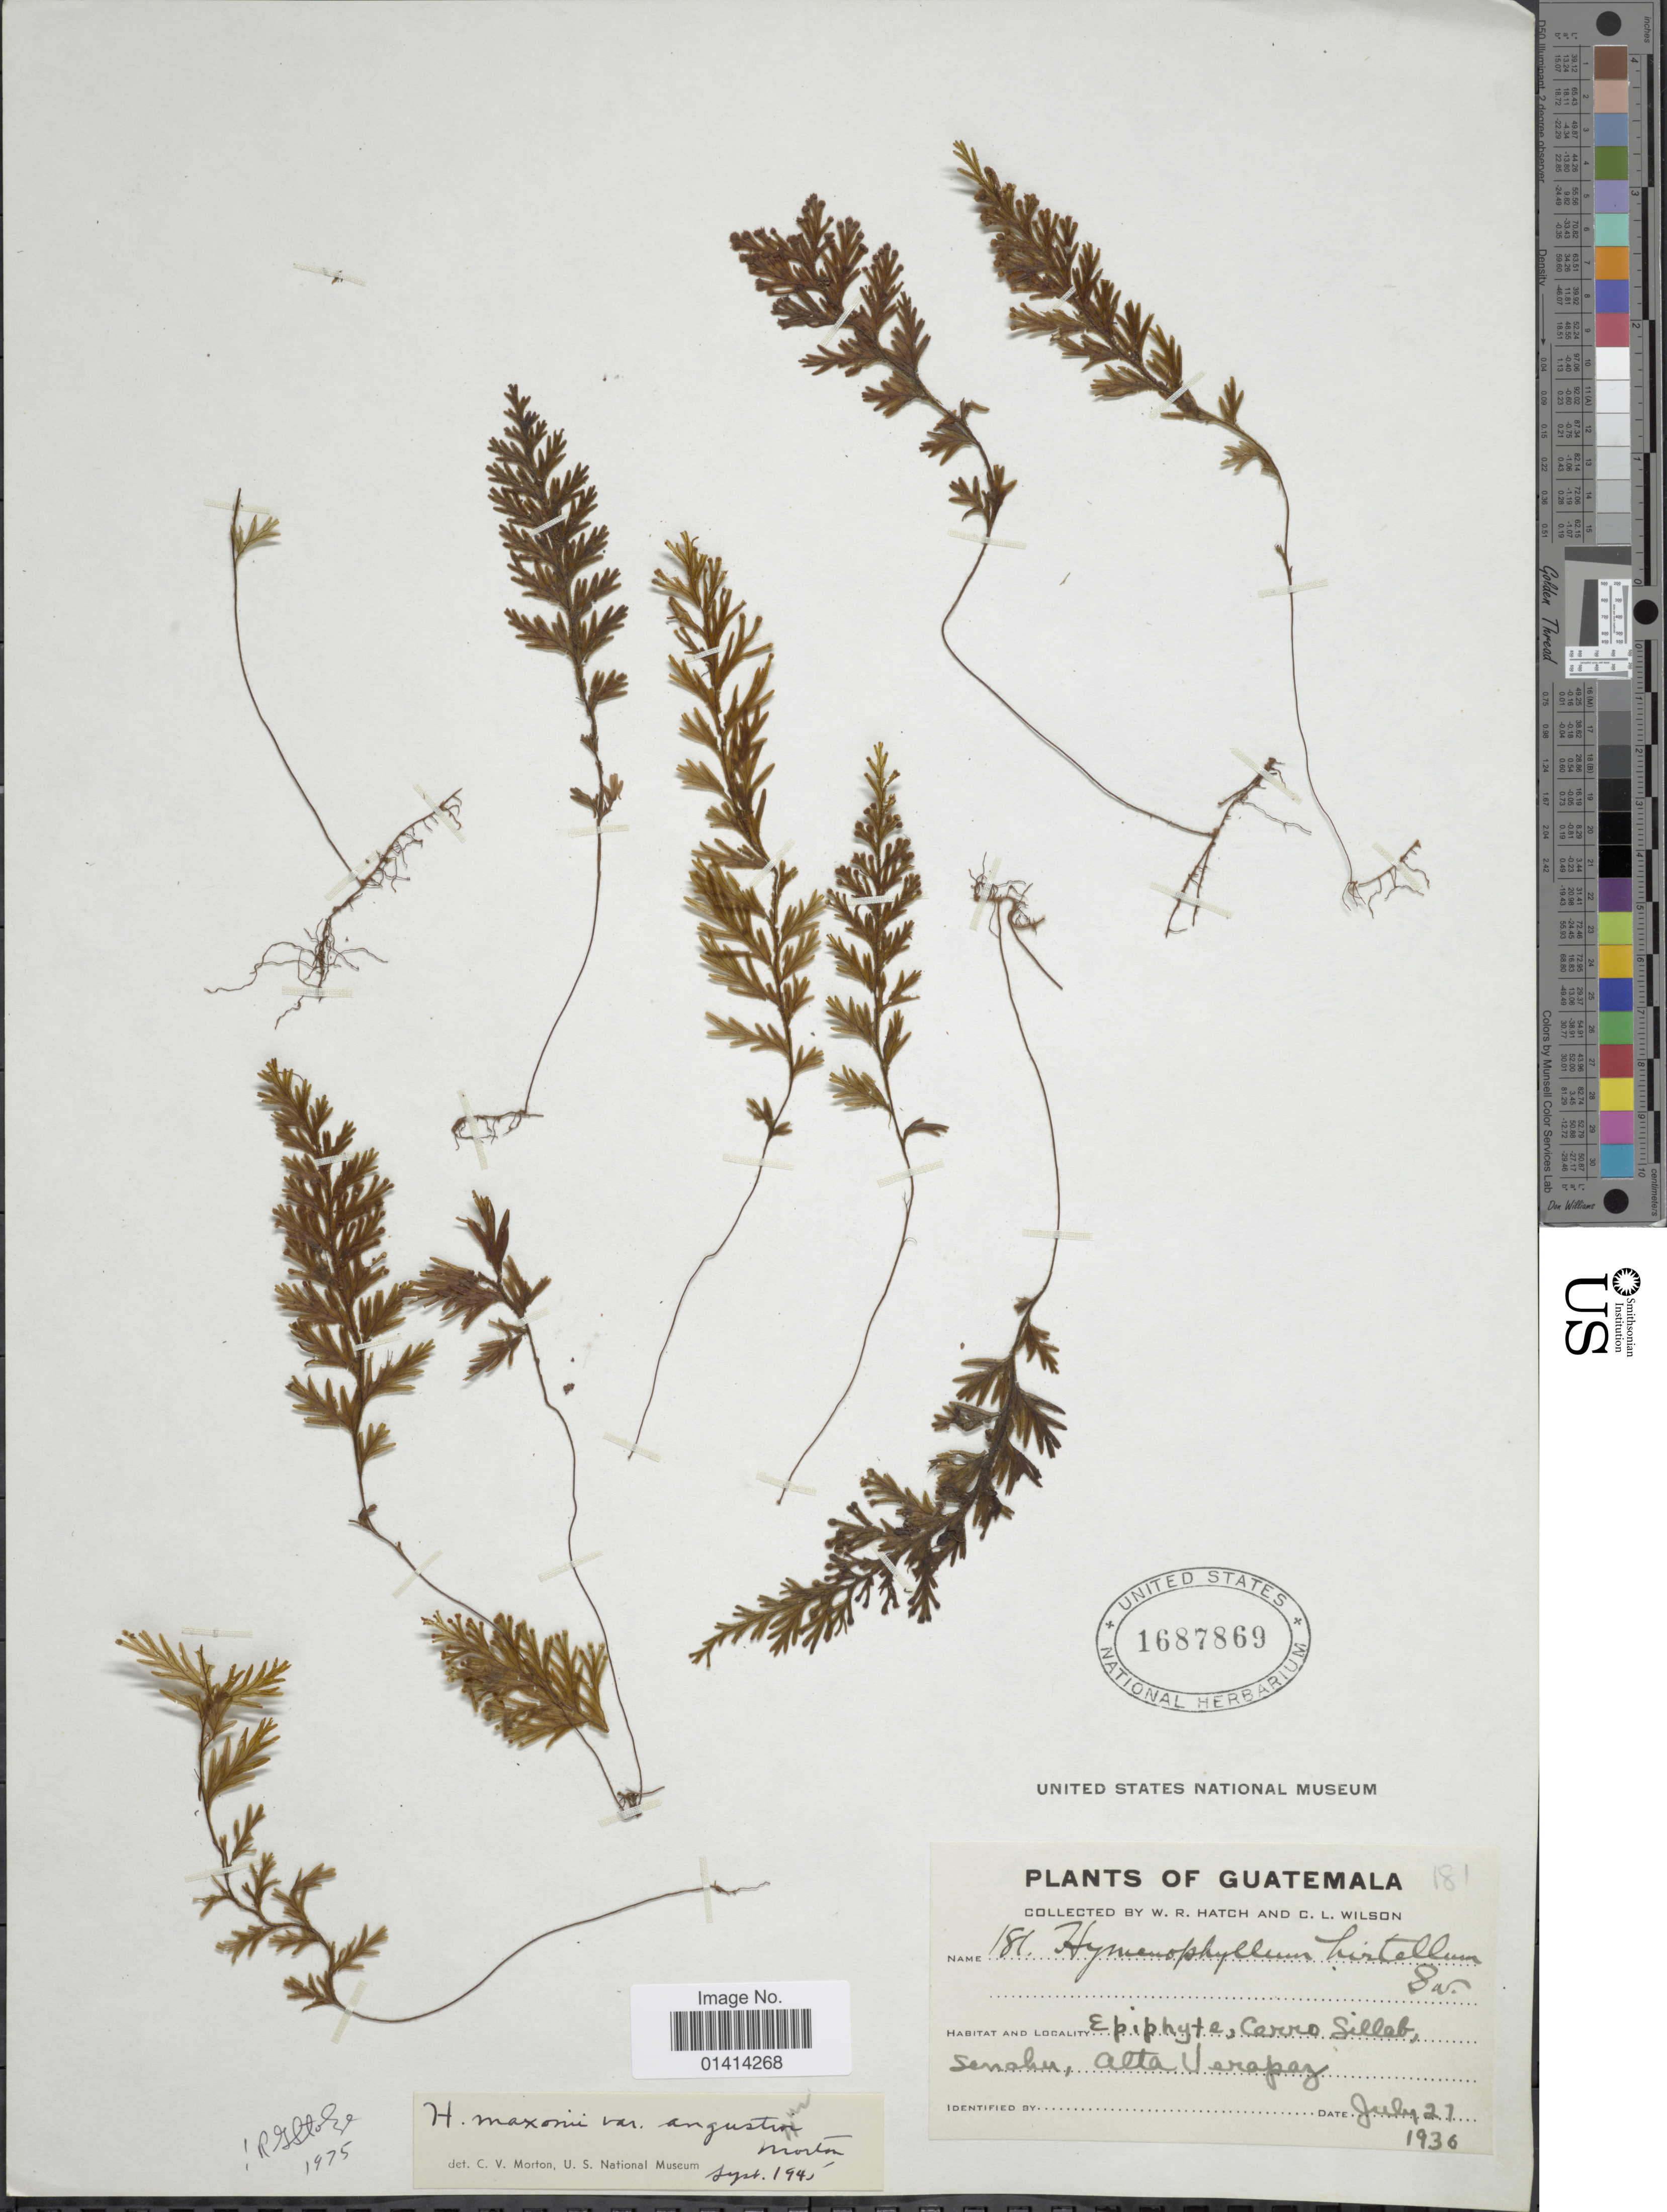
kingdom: Plantae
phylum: Tracheophyta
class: Polypodiopsida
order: Hymenophyllales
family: Hymenophyllaceae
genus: Hymenophyllum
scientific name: Hymenophyllum maxonii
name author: Christ ex C.V. Morton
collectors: W. Hatch & C. L. Wilson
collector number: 181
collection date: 1936-07-27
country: Guatemala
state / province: Alta Verapaz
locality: Cerro Sillet, Senahu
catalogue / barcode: US 1687869